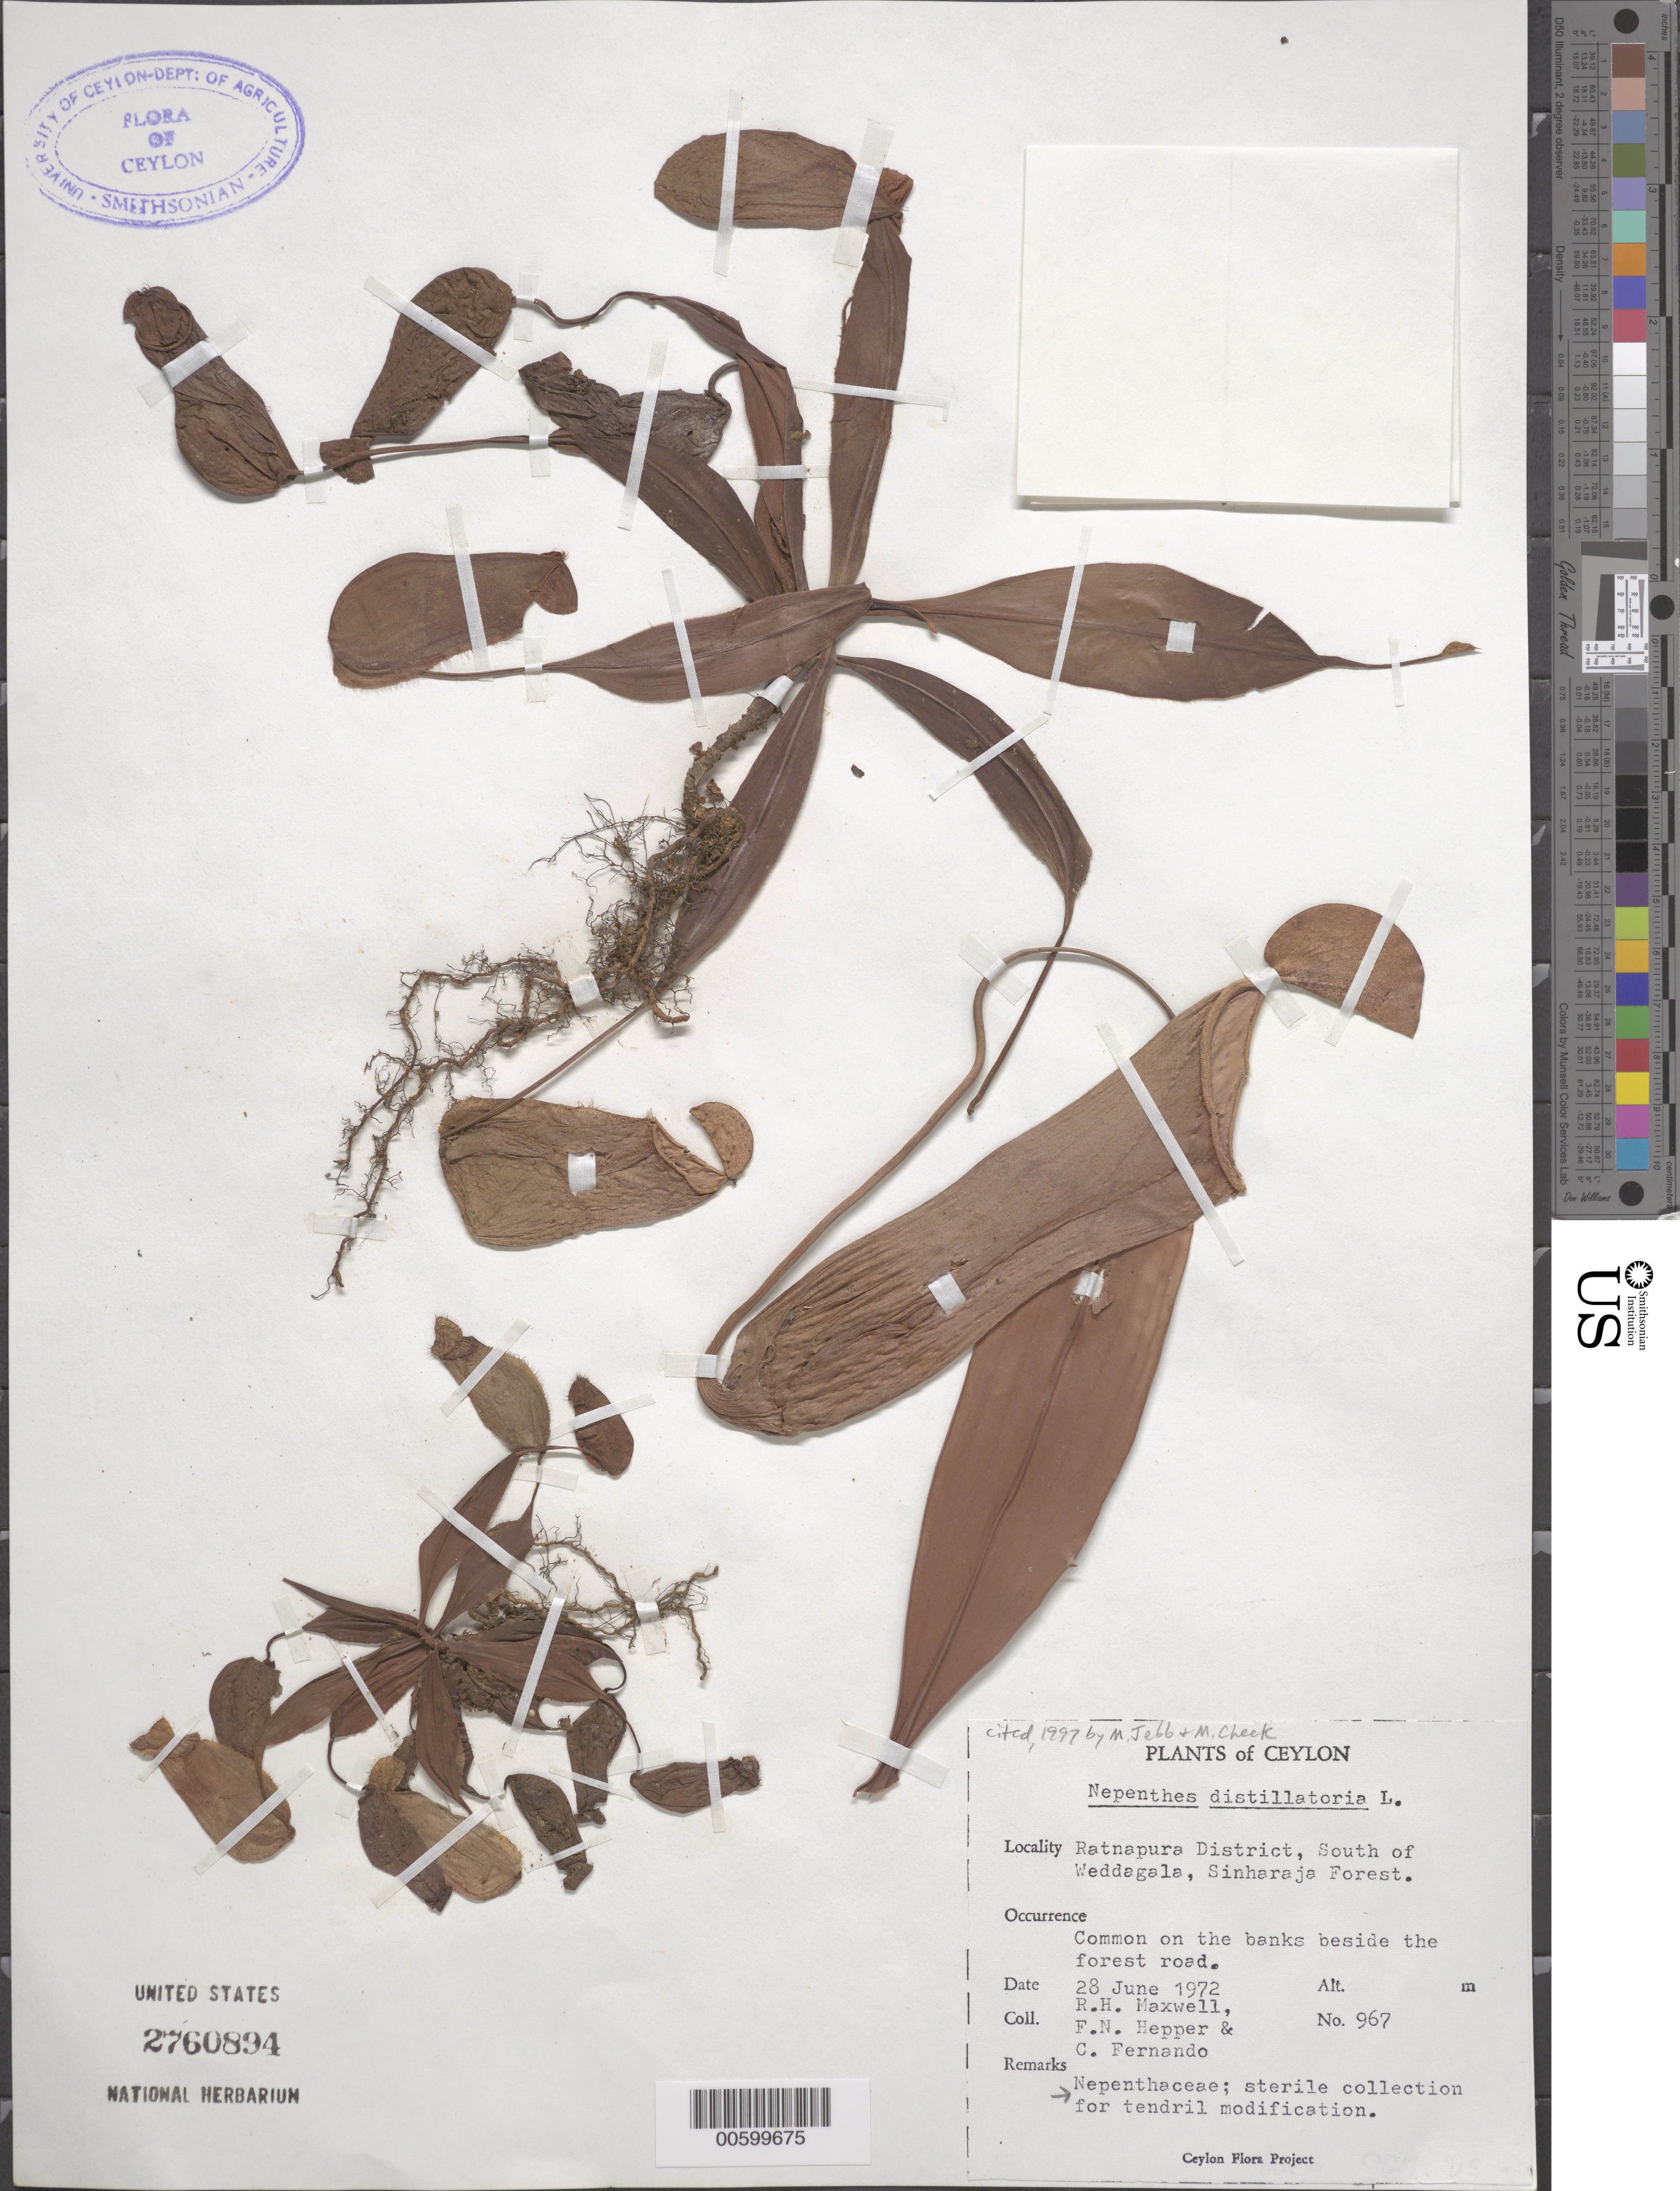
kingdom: Plantae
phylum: Tracheophyta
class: Magnoliopsida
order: Caryophyllales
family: Nepenthaceae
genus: Nepenthes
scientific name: Nepenthes distillatoria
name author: L.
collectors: R. H. Maxwell, F. Hepper & C. Fernando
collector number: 967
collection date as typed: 28 Jun 1972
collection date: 1972-06-28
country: Sri Lanka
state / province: Sabaragamuwa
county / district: Ratnapura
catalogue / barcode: US 2760894